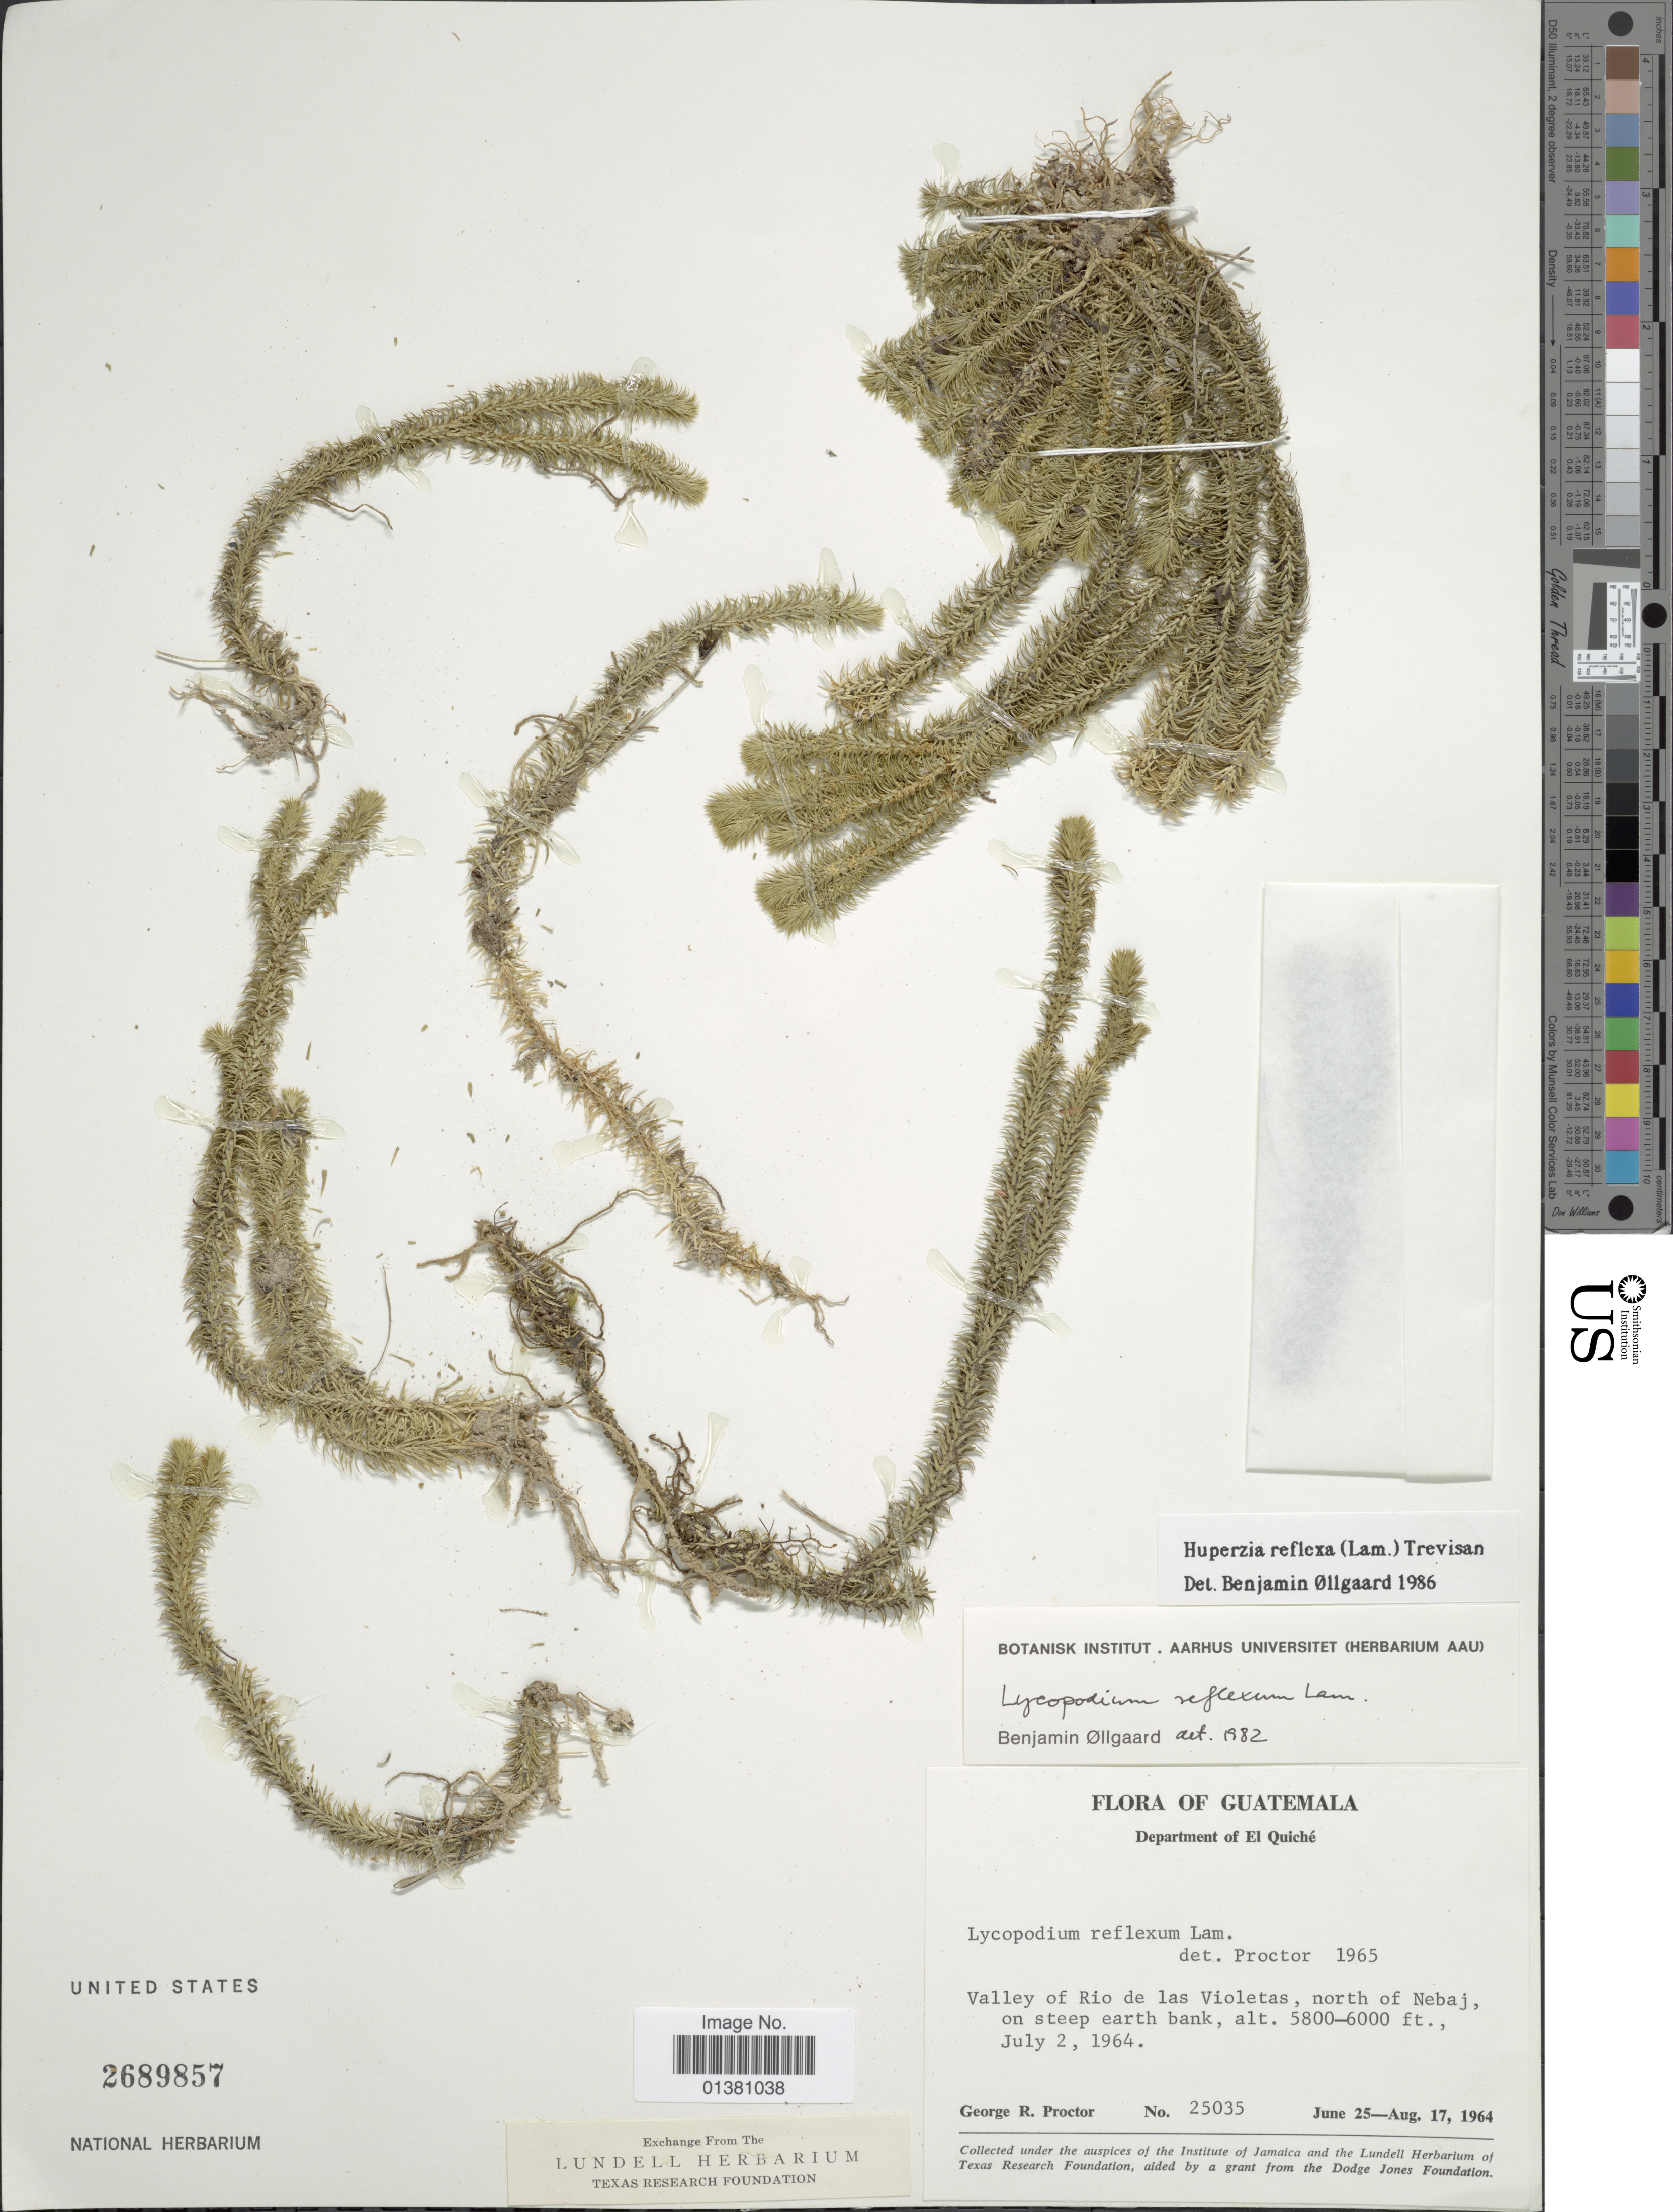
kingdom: Plantae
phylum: Tracheophyta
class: Lycopodiopsida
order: Lycopodiales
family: Lycopodiaceae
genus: Phlegmariurus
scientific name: Phlegmariurus reflexus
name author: (Lam.) B. Øllg.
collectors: G. R. Proctor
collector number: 25035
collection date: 1964-06-25/1964-08-17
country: Guatemala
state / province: El Quiché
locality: Department of El Qucihé, Valley of Rio de las Violetas, north of Nebaj, on steep earth bank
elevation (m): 1768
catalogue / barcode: US 2689857